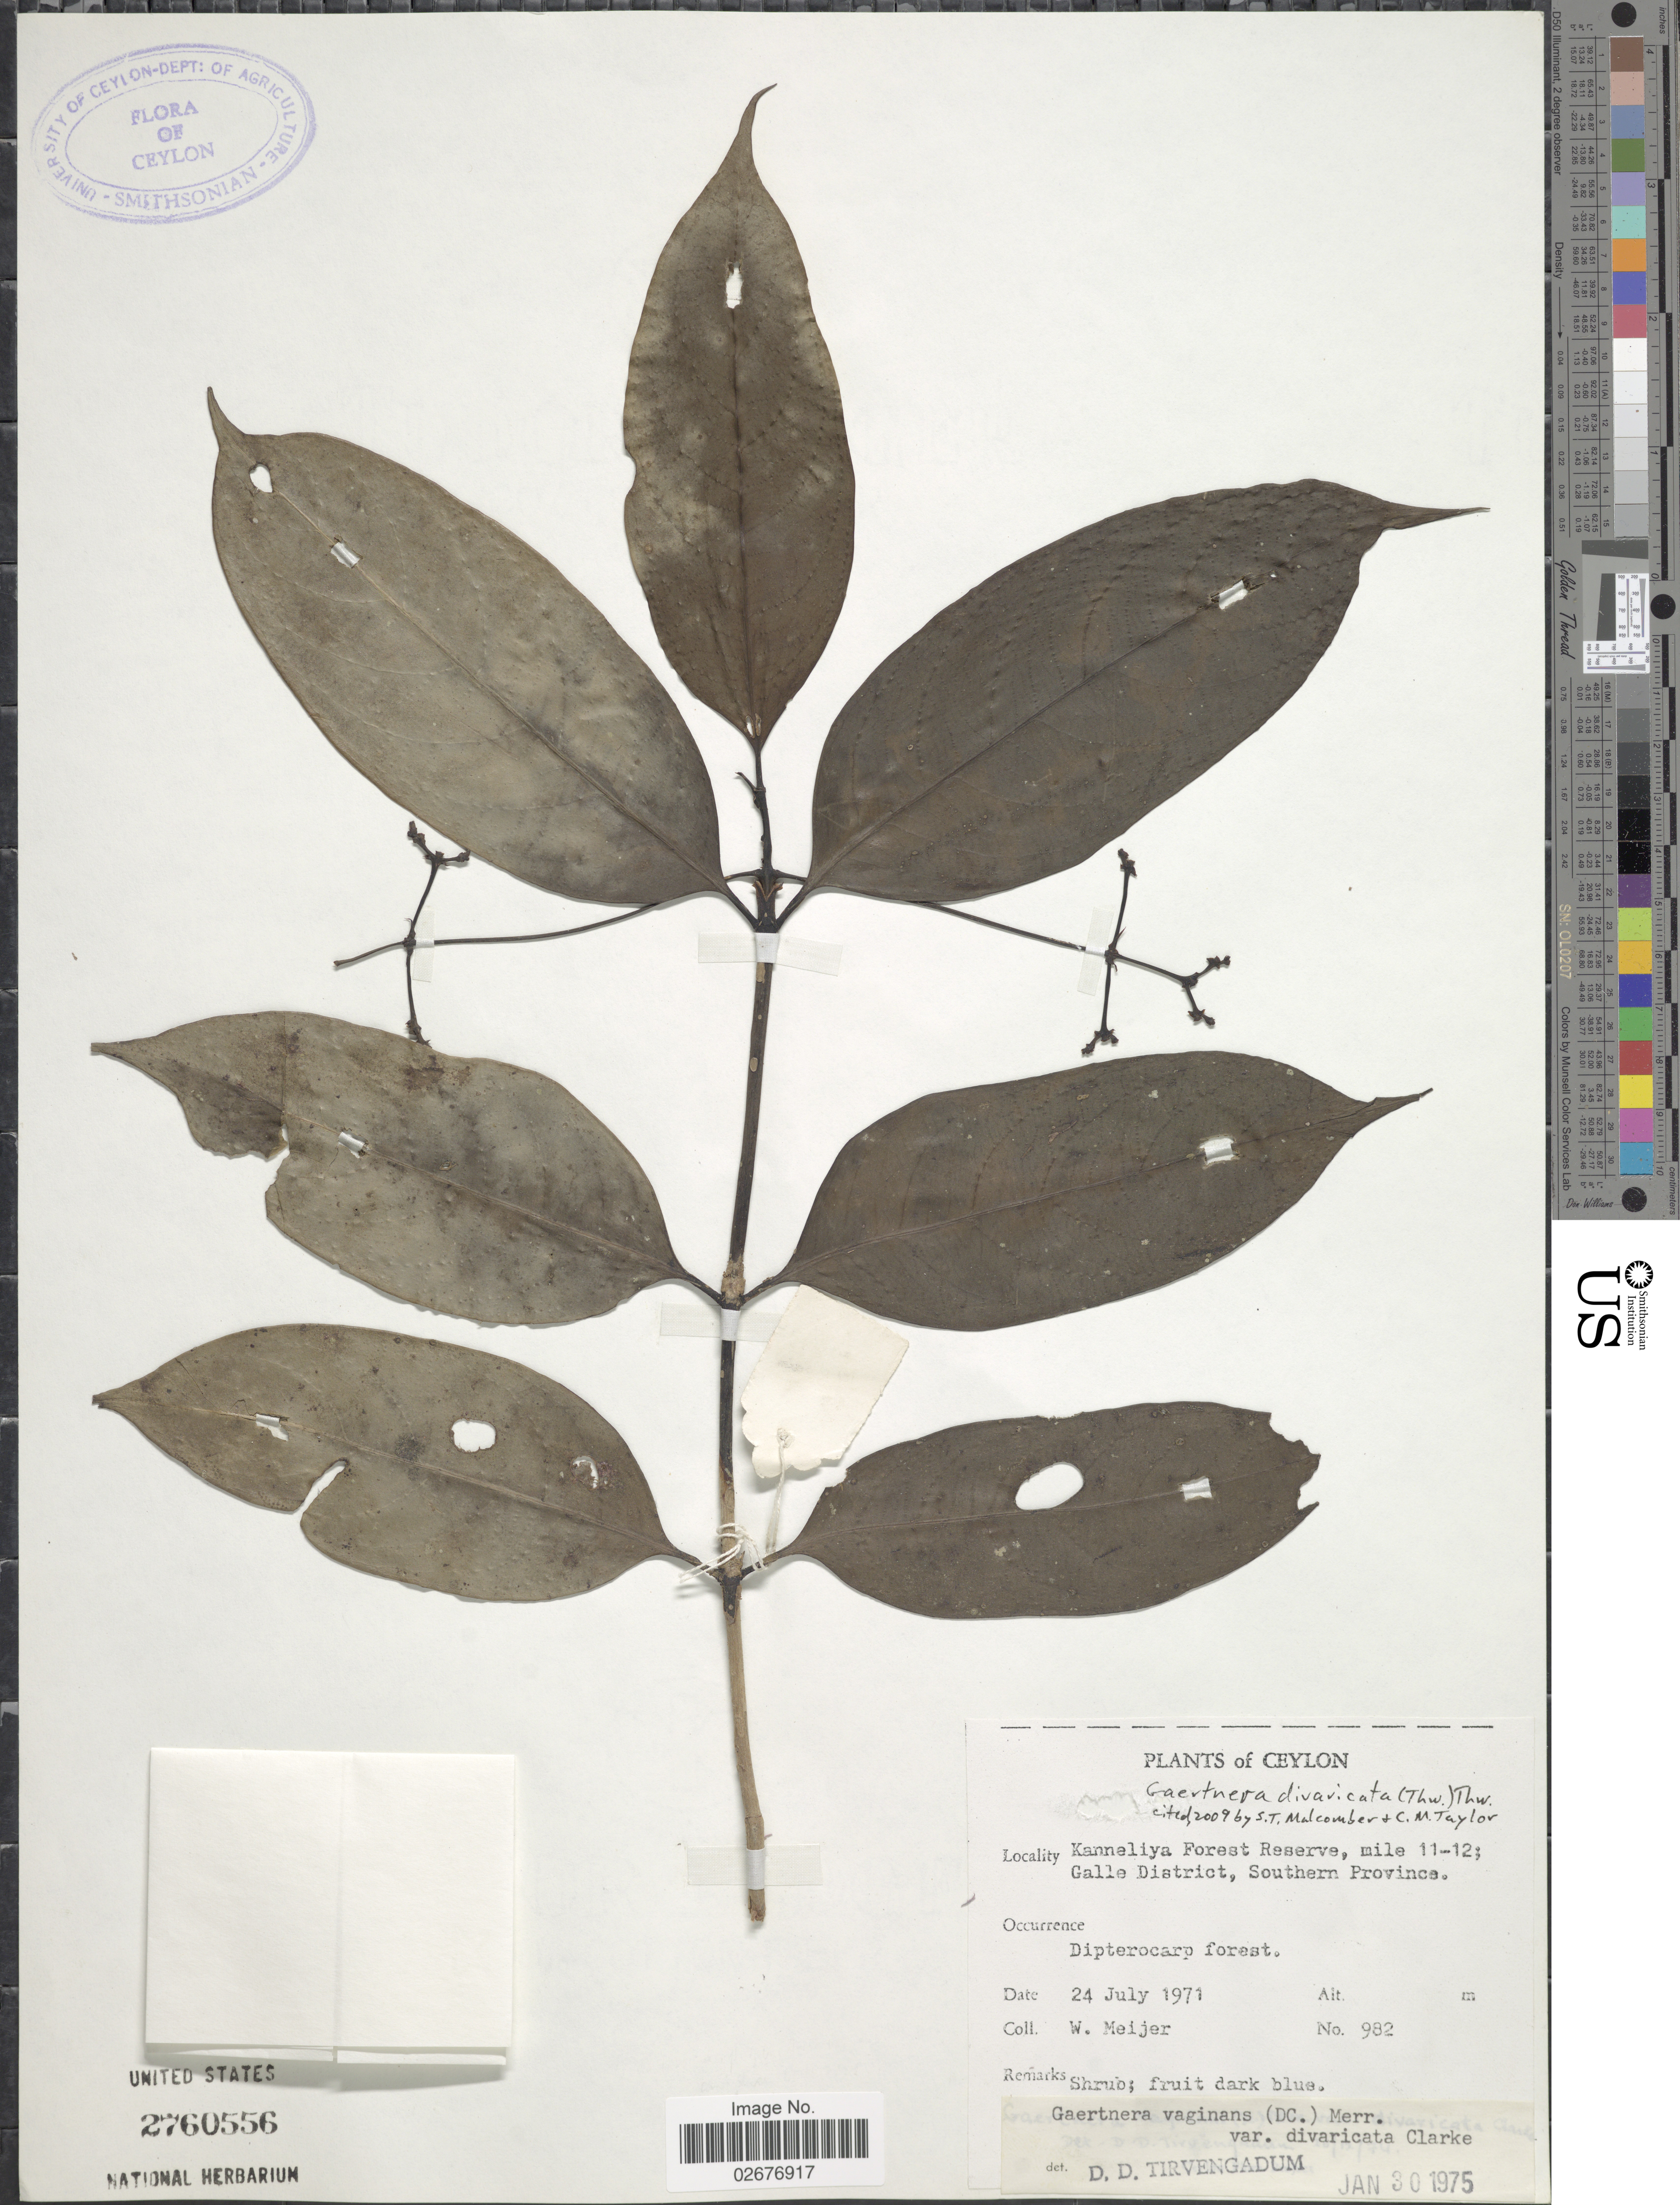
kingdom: Plantae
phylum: Tracheophyta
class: Magnoliopsida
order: Gentianales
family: Rubiaceae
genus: Gaertnera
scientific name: Gaertnera divaricata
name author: Alston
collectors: W. Meijer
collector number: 982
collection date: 1971-07-24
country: Sri Lanka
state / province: Southern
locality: Ceylon, Kanneliya Forest Reserve, mile 11-12; Galle District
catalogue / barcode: US 2760556